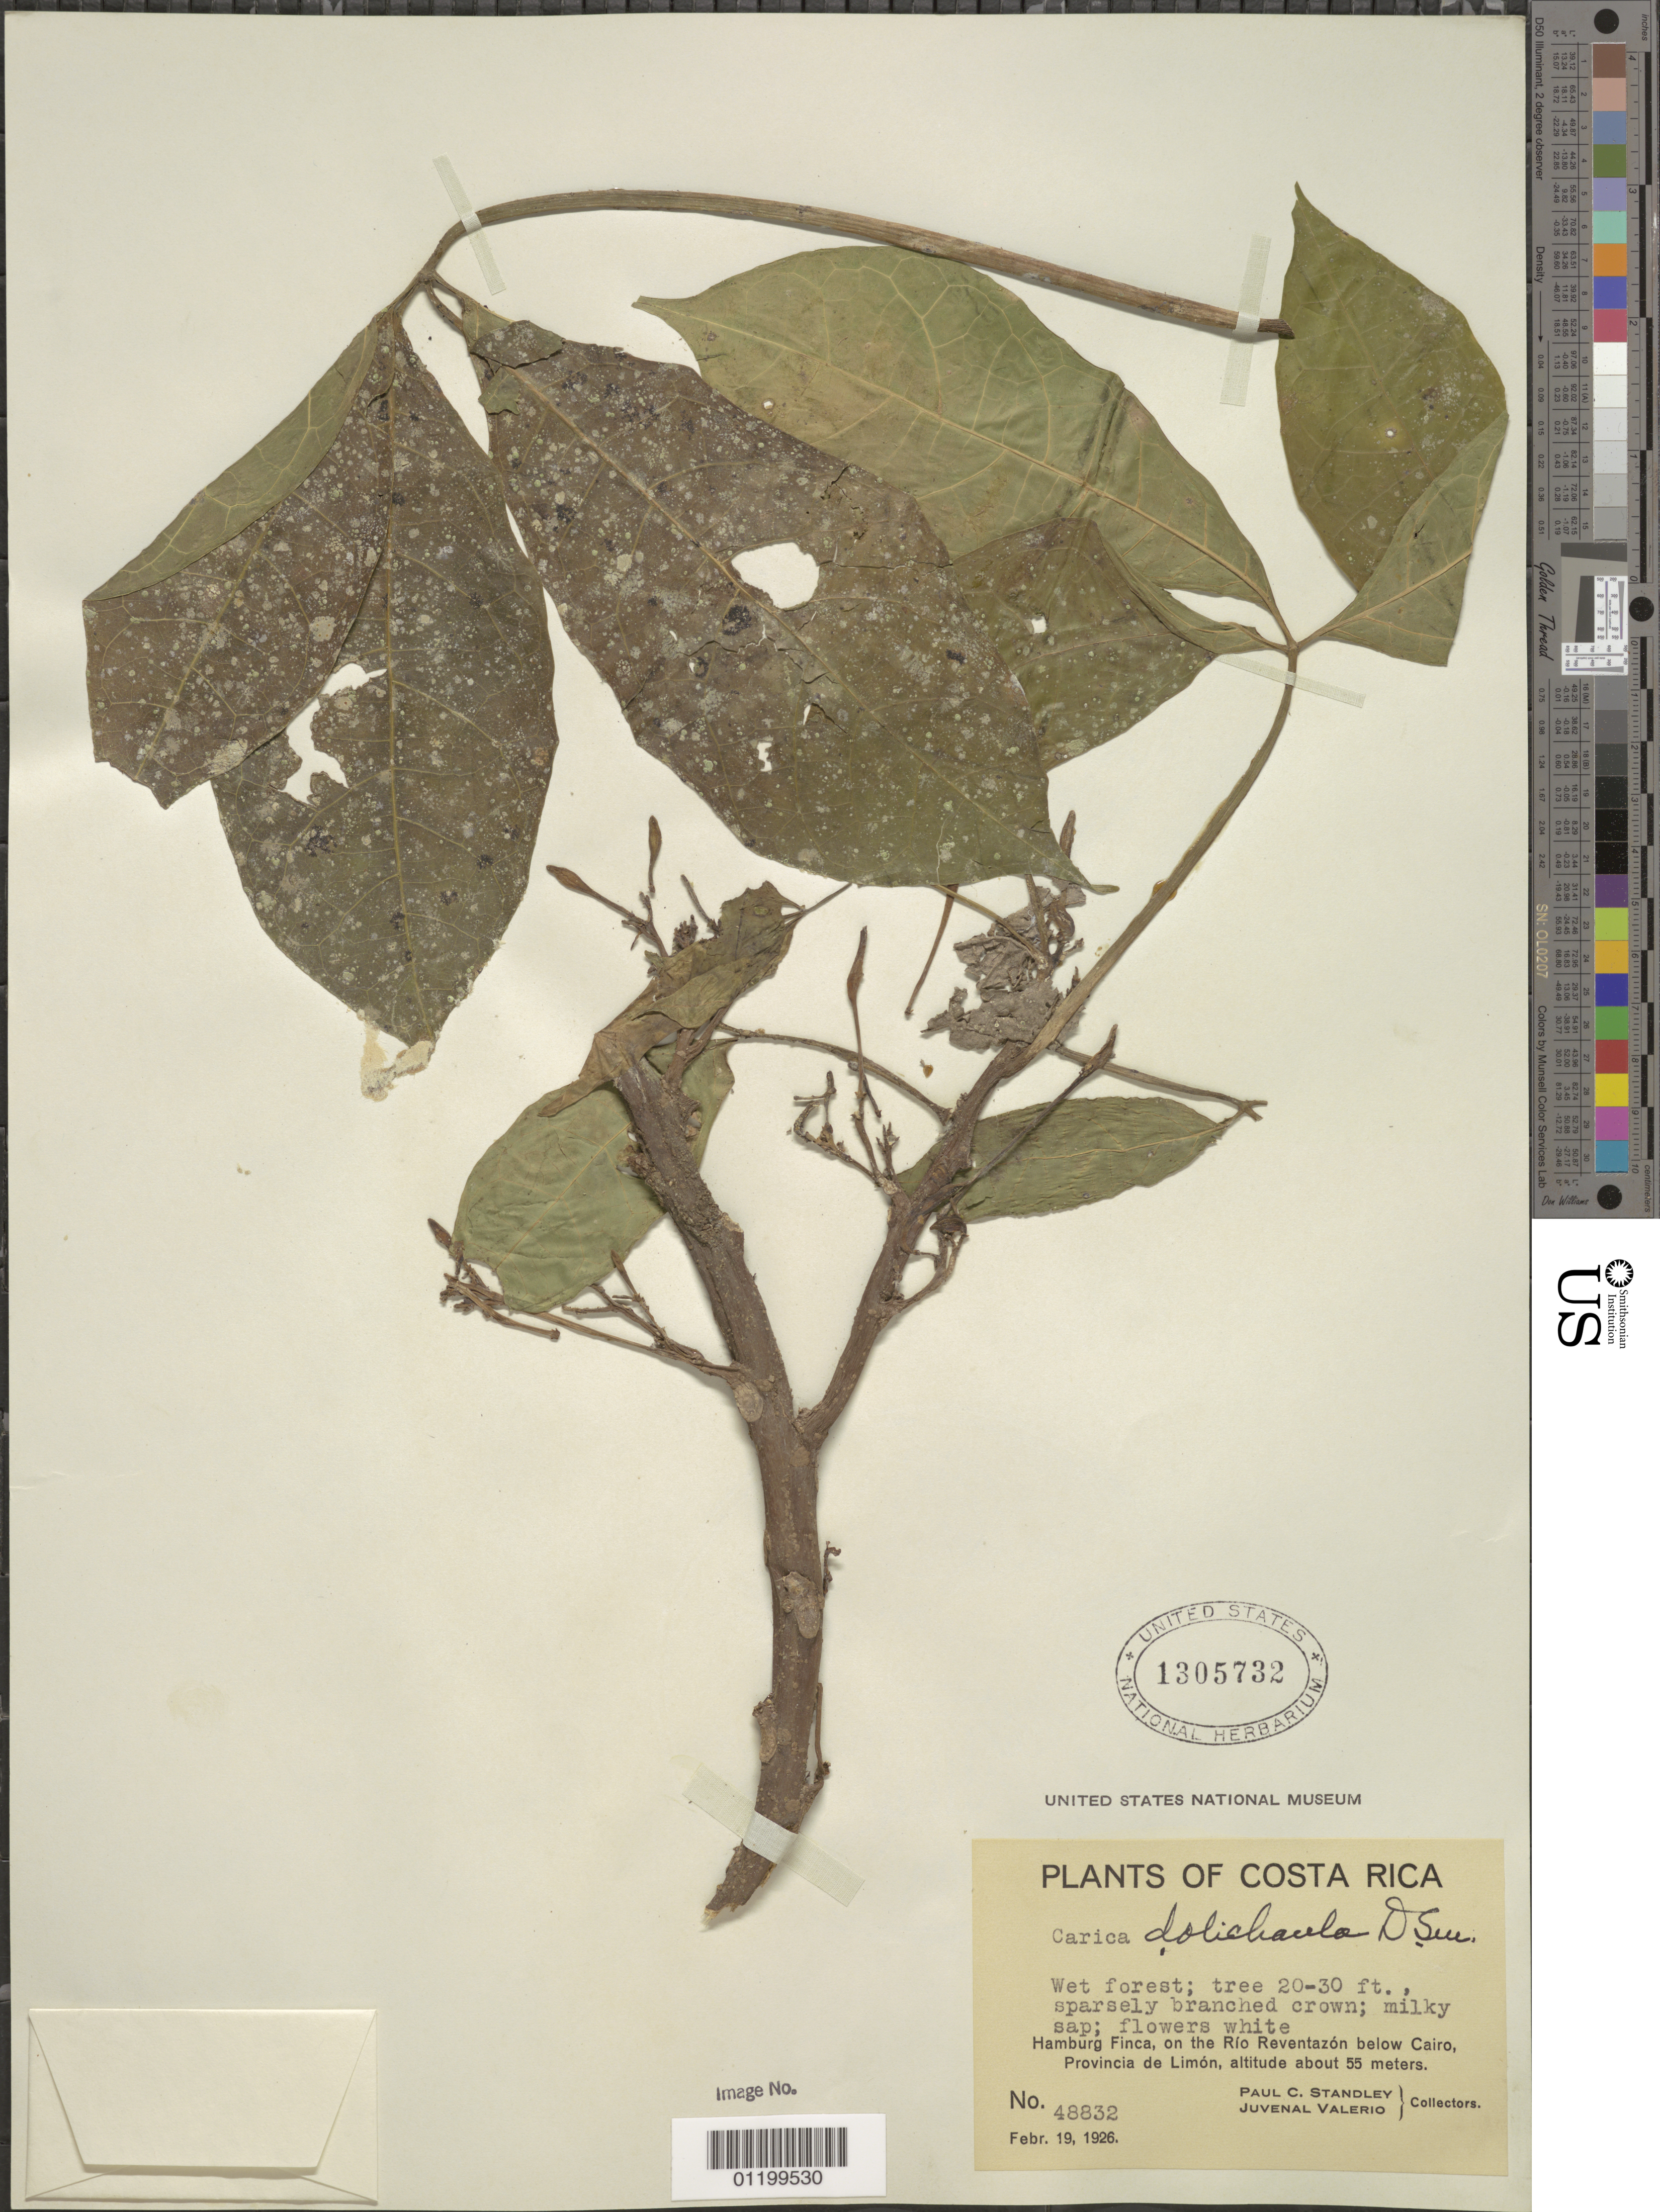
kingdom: Plantae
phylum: Tracheophyta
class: Magnoliopsida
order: Brassicales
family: Caricaceae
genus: Jacaratia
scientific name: Jacaratia dolichaula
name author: (Donn. Sm.) Woodson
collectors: P. C. Standley & J. Valerio R.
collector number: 48832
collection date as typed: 19 Feb 1926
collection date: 1926-02-19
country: Costa Rica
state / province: Limón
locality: Hamburg Finca, Rio Reventazon, below Cairo.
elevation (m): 55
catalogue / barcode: US 1305732